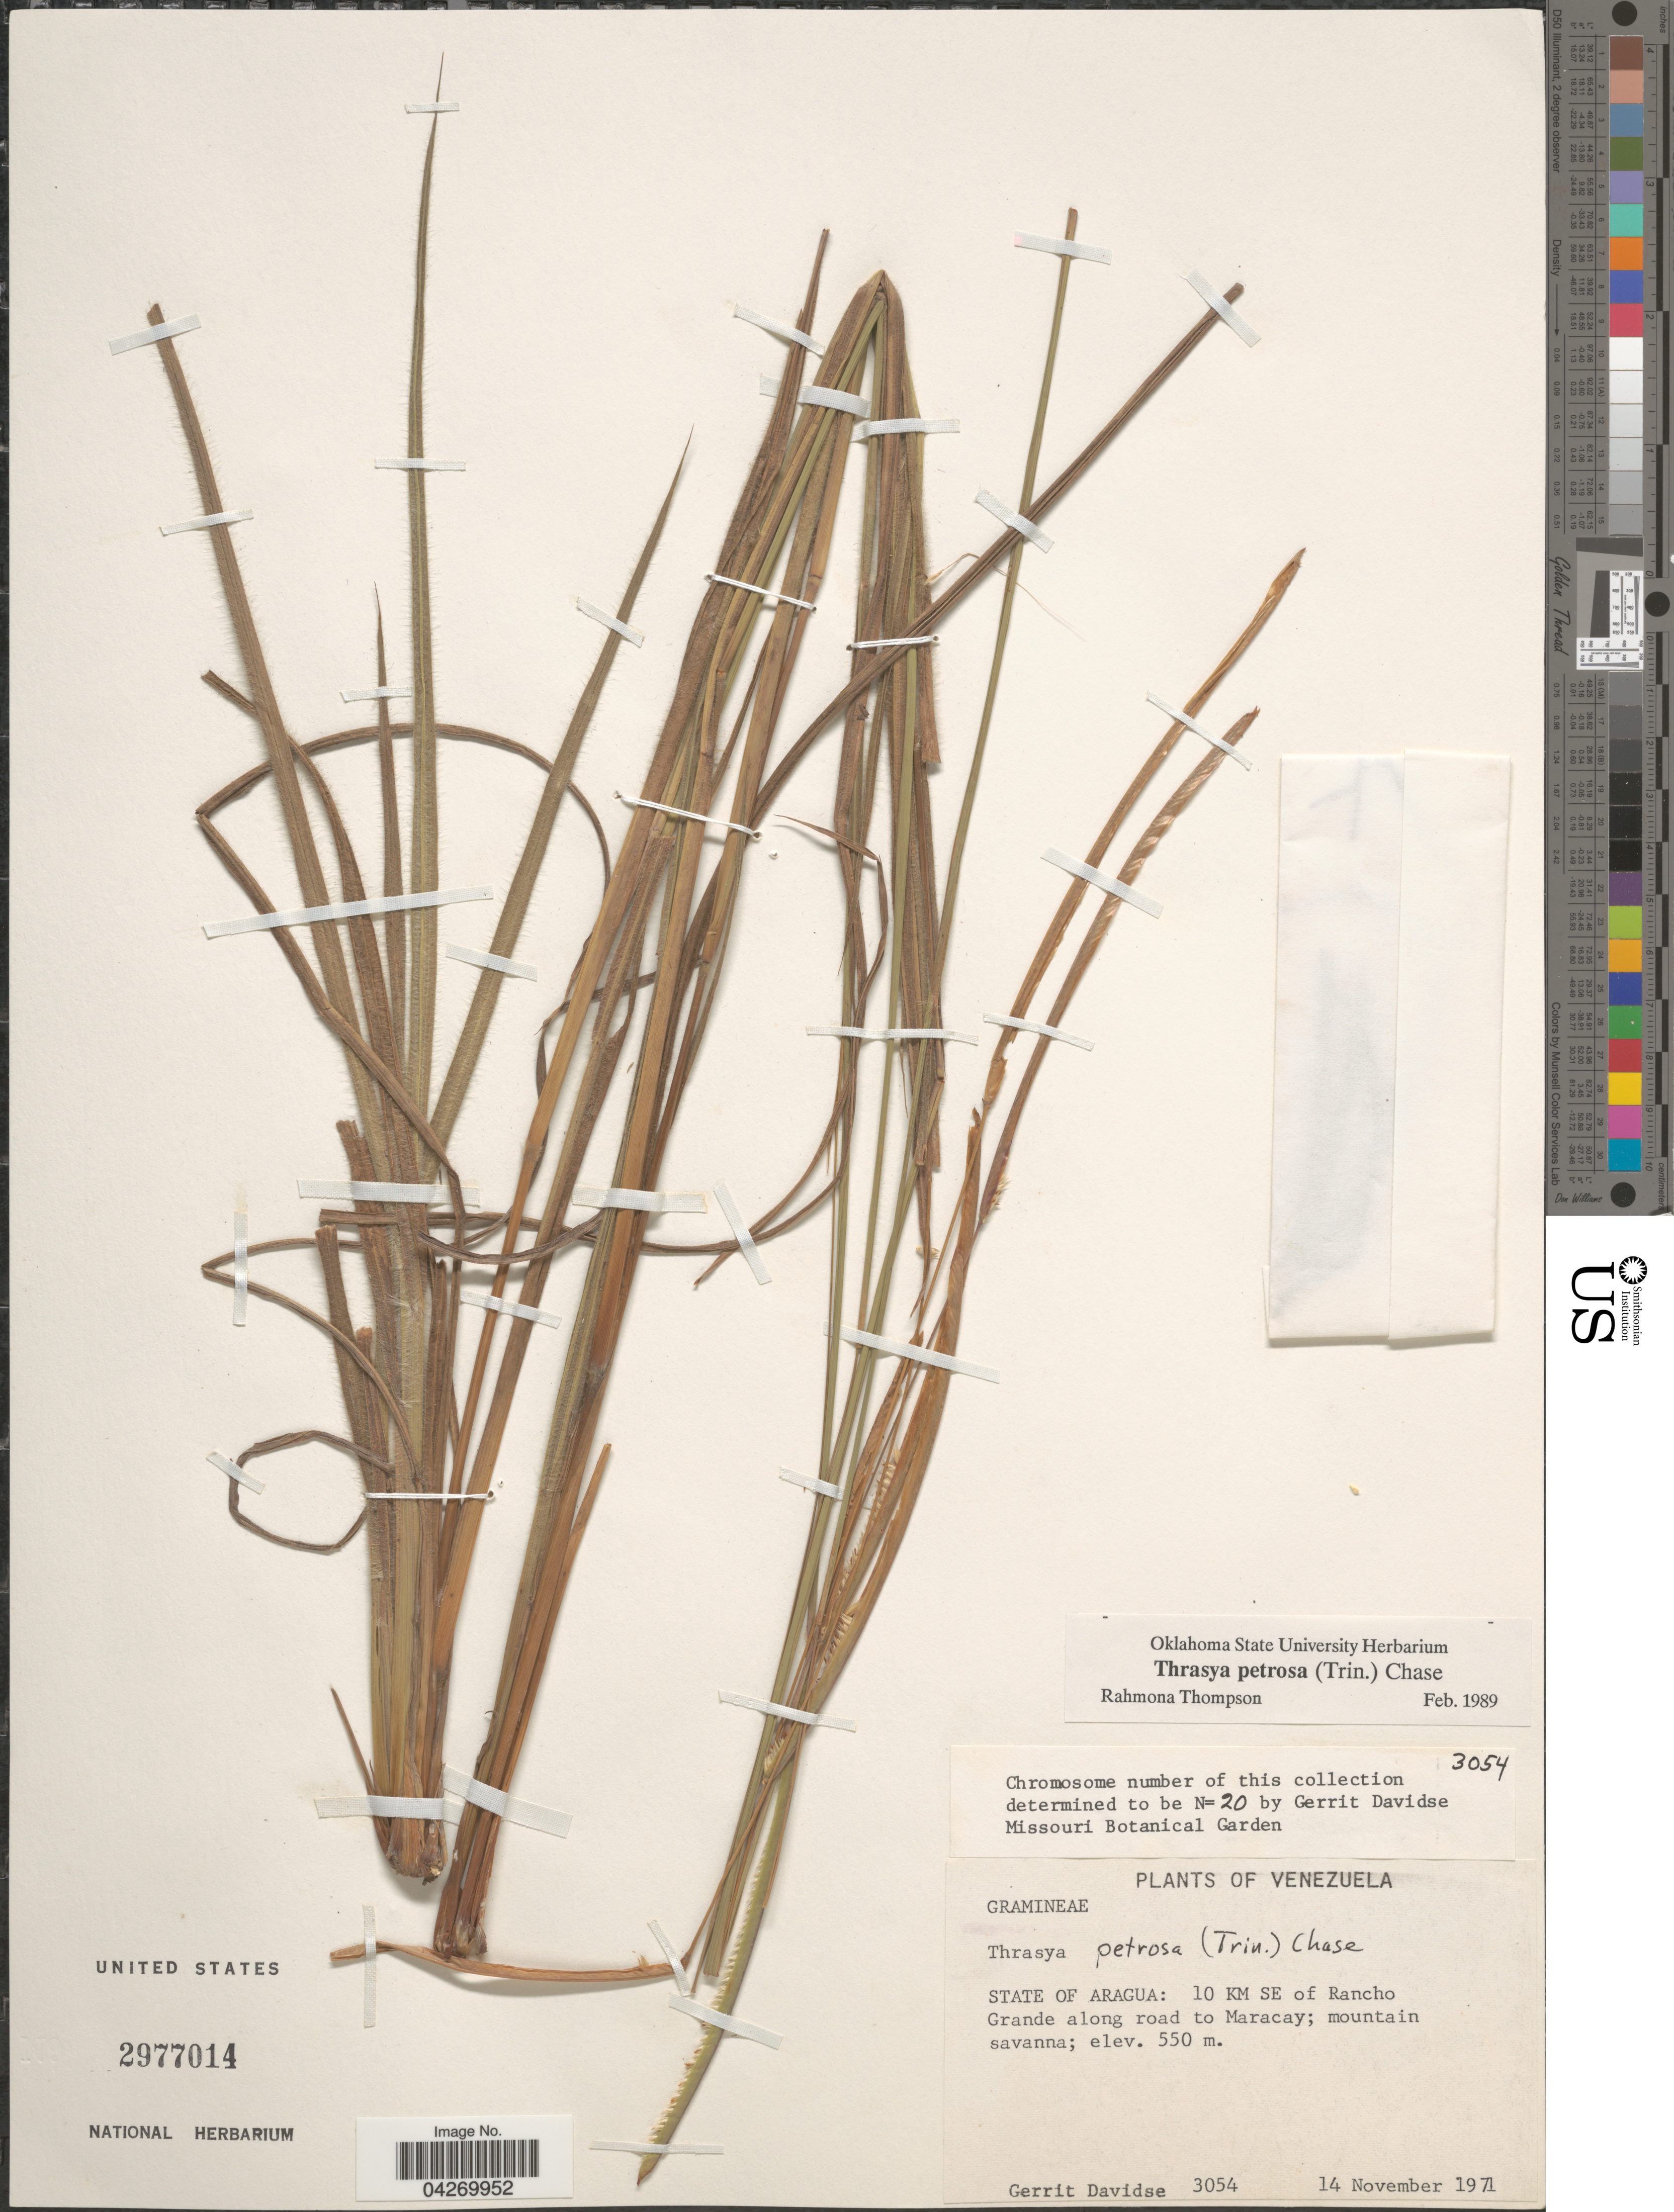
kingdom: Plantae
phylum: Tracheophyta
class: Liliopsida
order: Poales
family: Poaceae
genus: Paspalum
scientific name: Paspalum foliiforme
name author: S. Denham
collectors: G. Davidse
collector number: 3054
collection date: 1971-11-14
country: Venezuela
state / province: Aragua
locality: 10 KM SE of Rancho Grande along road to Maracay; mountain savanna.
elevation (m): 550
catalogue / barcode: US 2977014